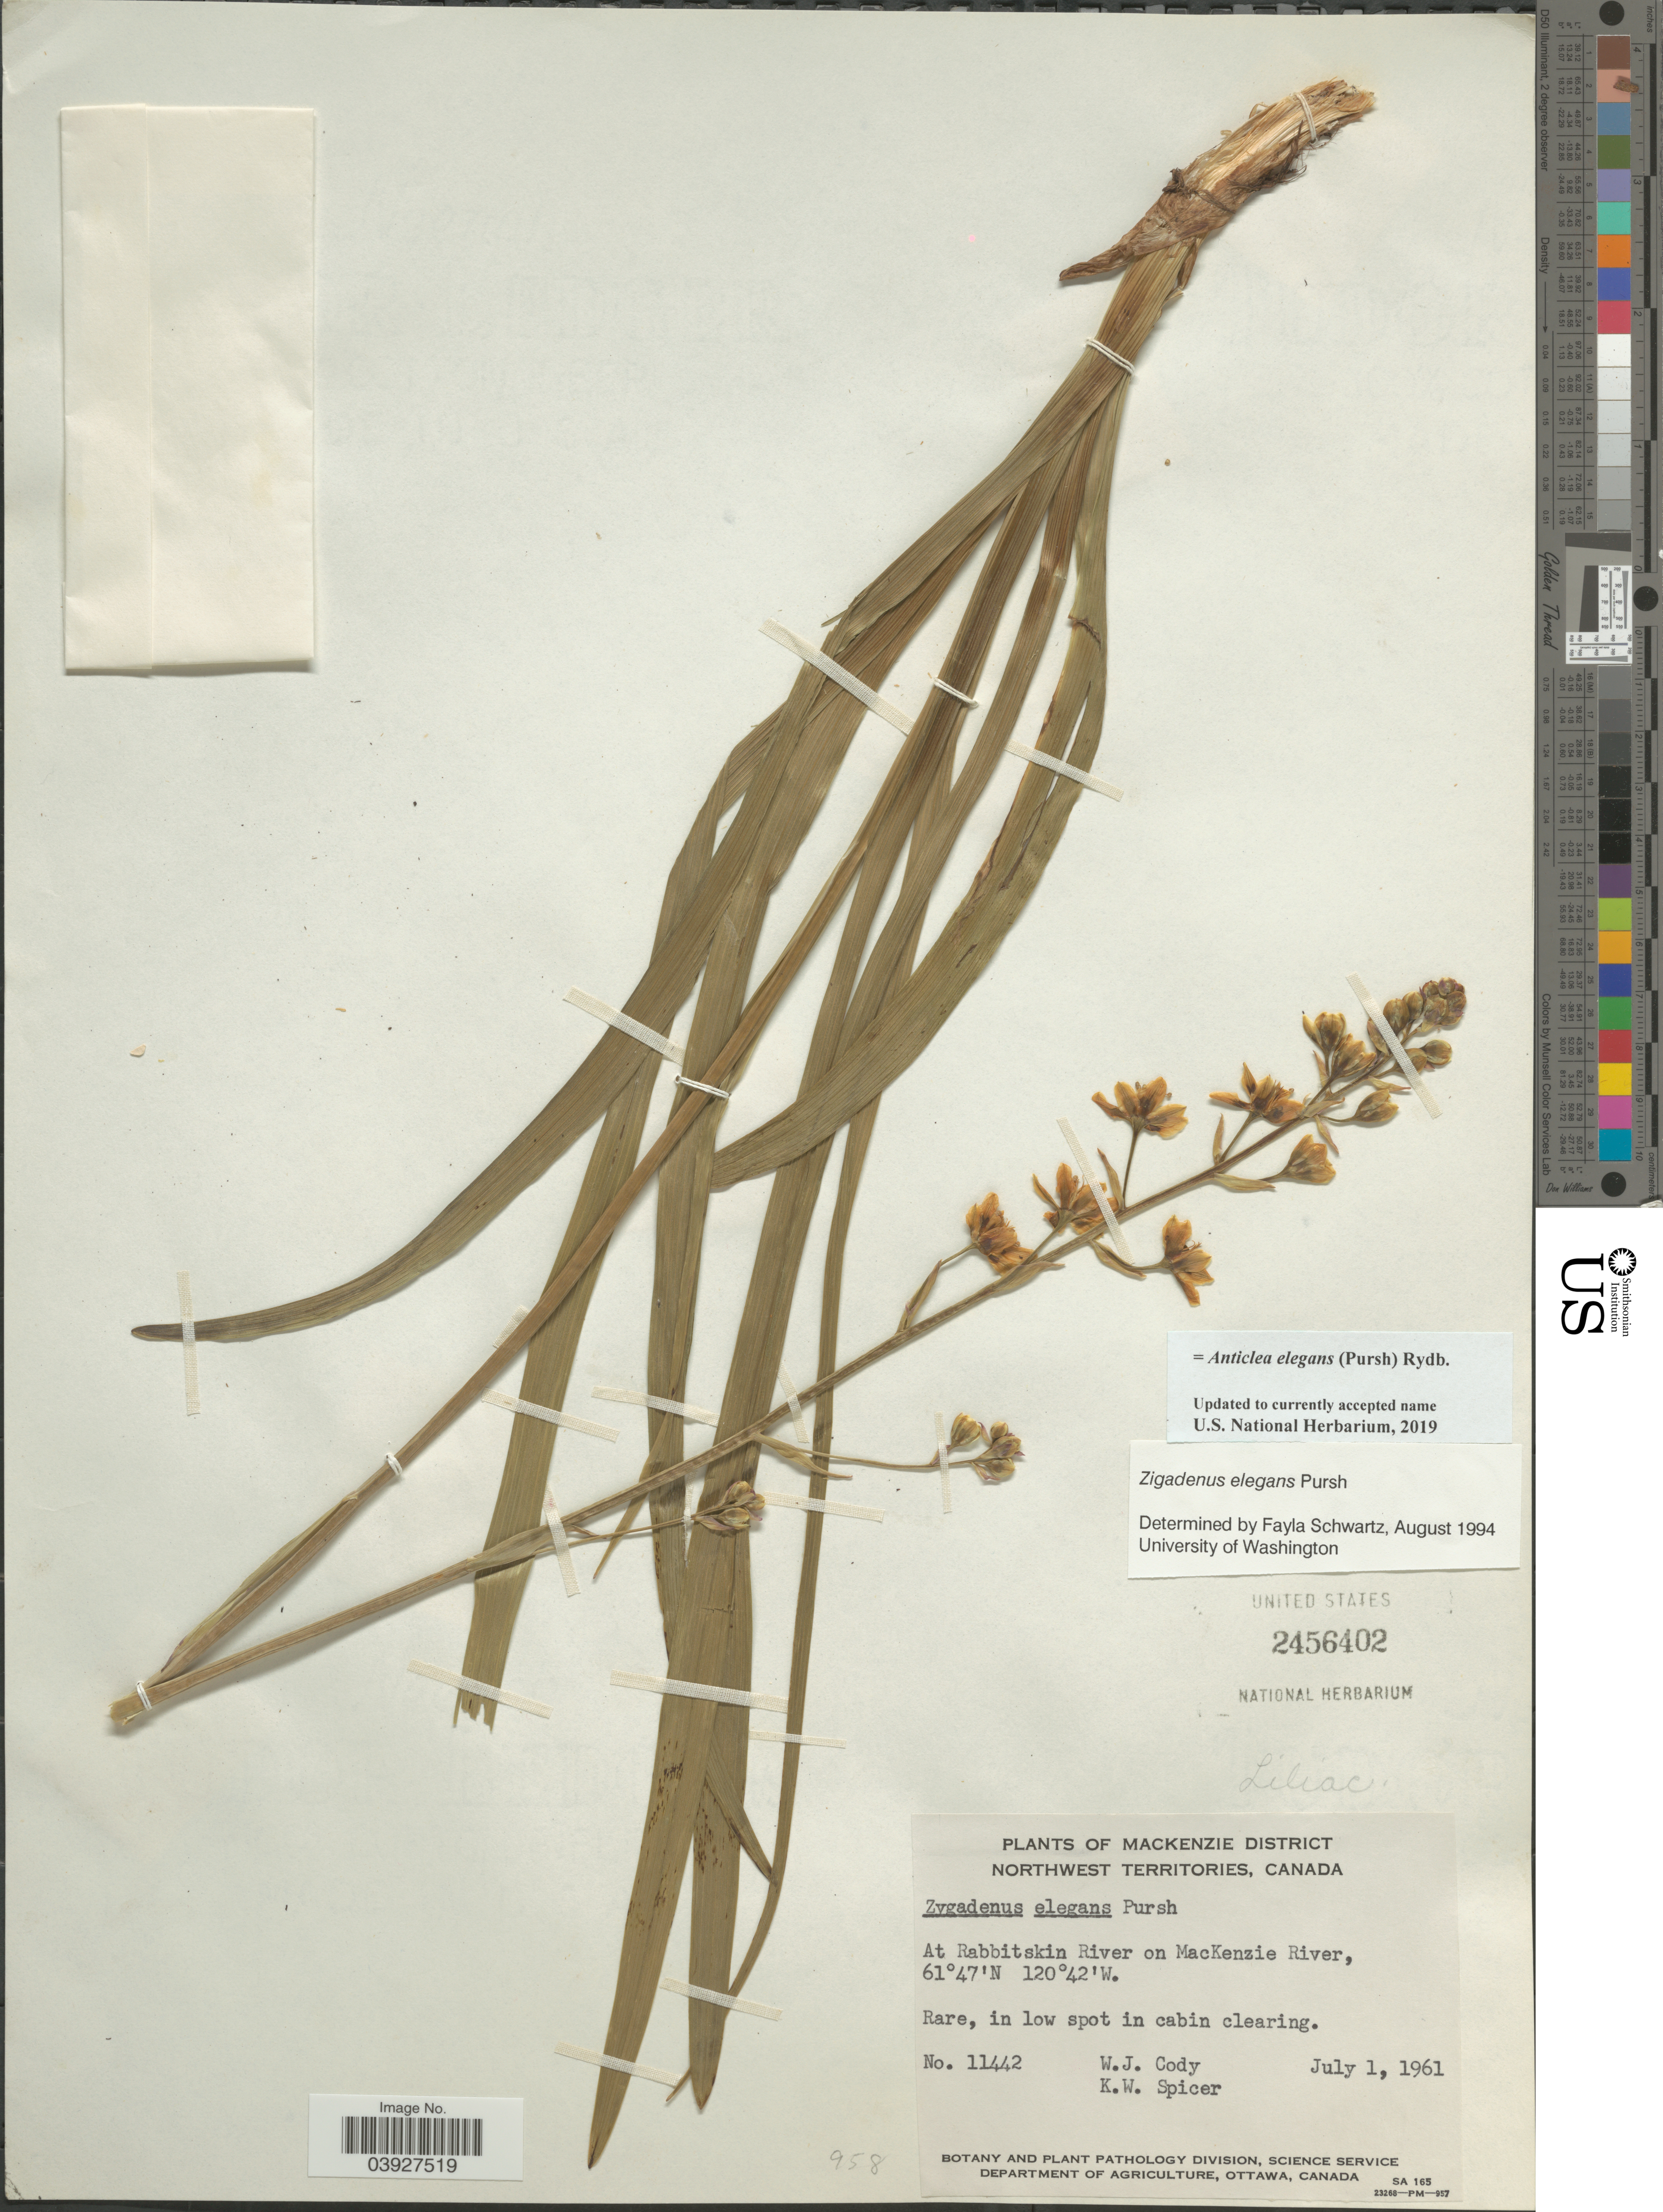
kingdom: Plantae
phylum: Tracheophyta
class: Liliopsida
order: Liliales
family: Melanthiaceae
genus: Anticlea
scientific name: Anticlea elegans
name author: (Pursh) Rydb.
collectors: W. Cody & K. Spicer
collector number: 11442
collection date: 1961-07-01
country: Canada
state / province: Northwest Territories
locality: Mackenzie District. At Rabbitskin River on Mackenzie River.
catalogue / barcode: US 2456402